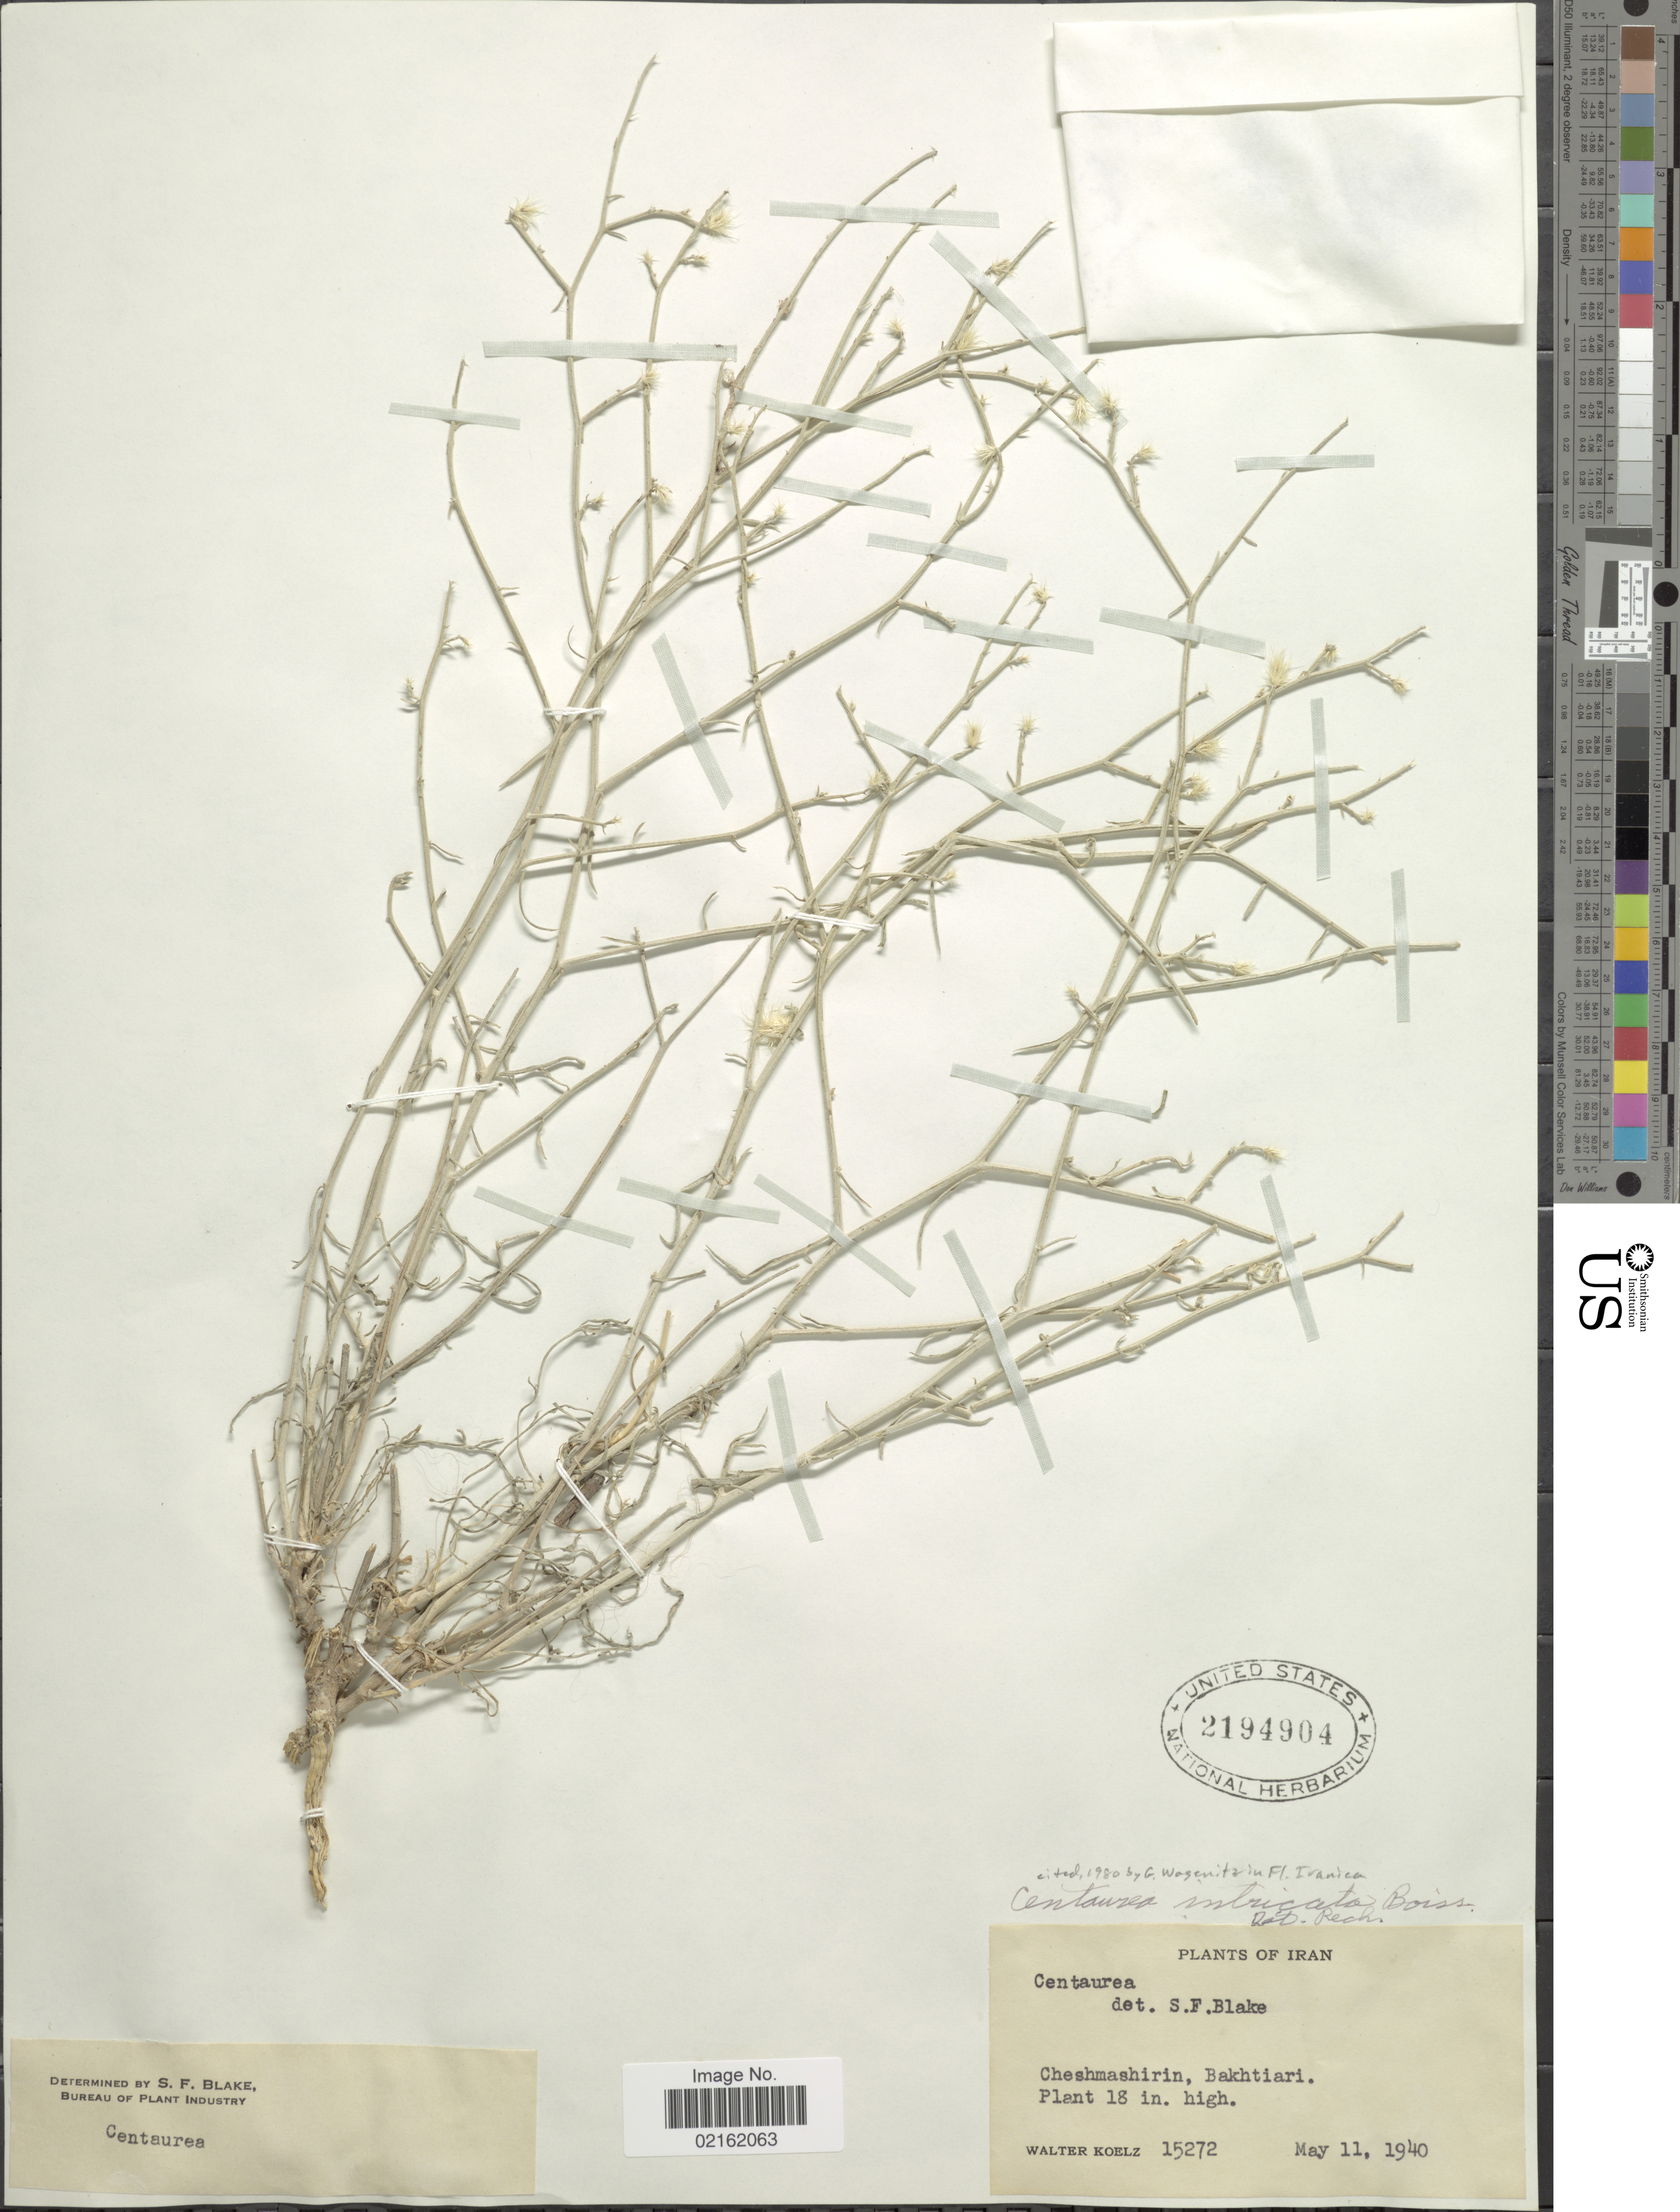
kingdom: Plantae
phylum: Tracheophyta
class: Magnoliopsida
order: Asterales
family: Asteraceae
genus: Centaurea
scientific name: Centaurea intricata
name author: Boiss.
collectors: W. N. Koelz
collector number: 15272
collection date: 1940-05-11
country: Iran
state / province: Chahar Mahaal and Bakhtiari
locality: Cheshmashirin, Bakhtiari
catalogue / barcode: US 2194904